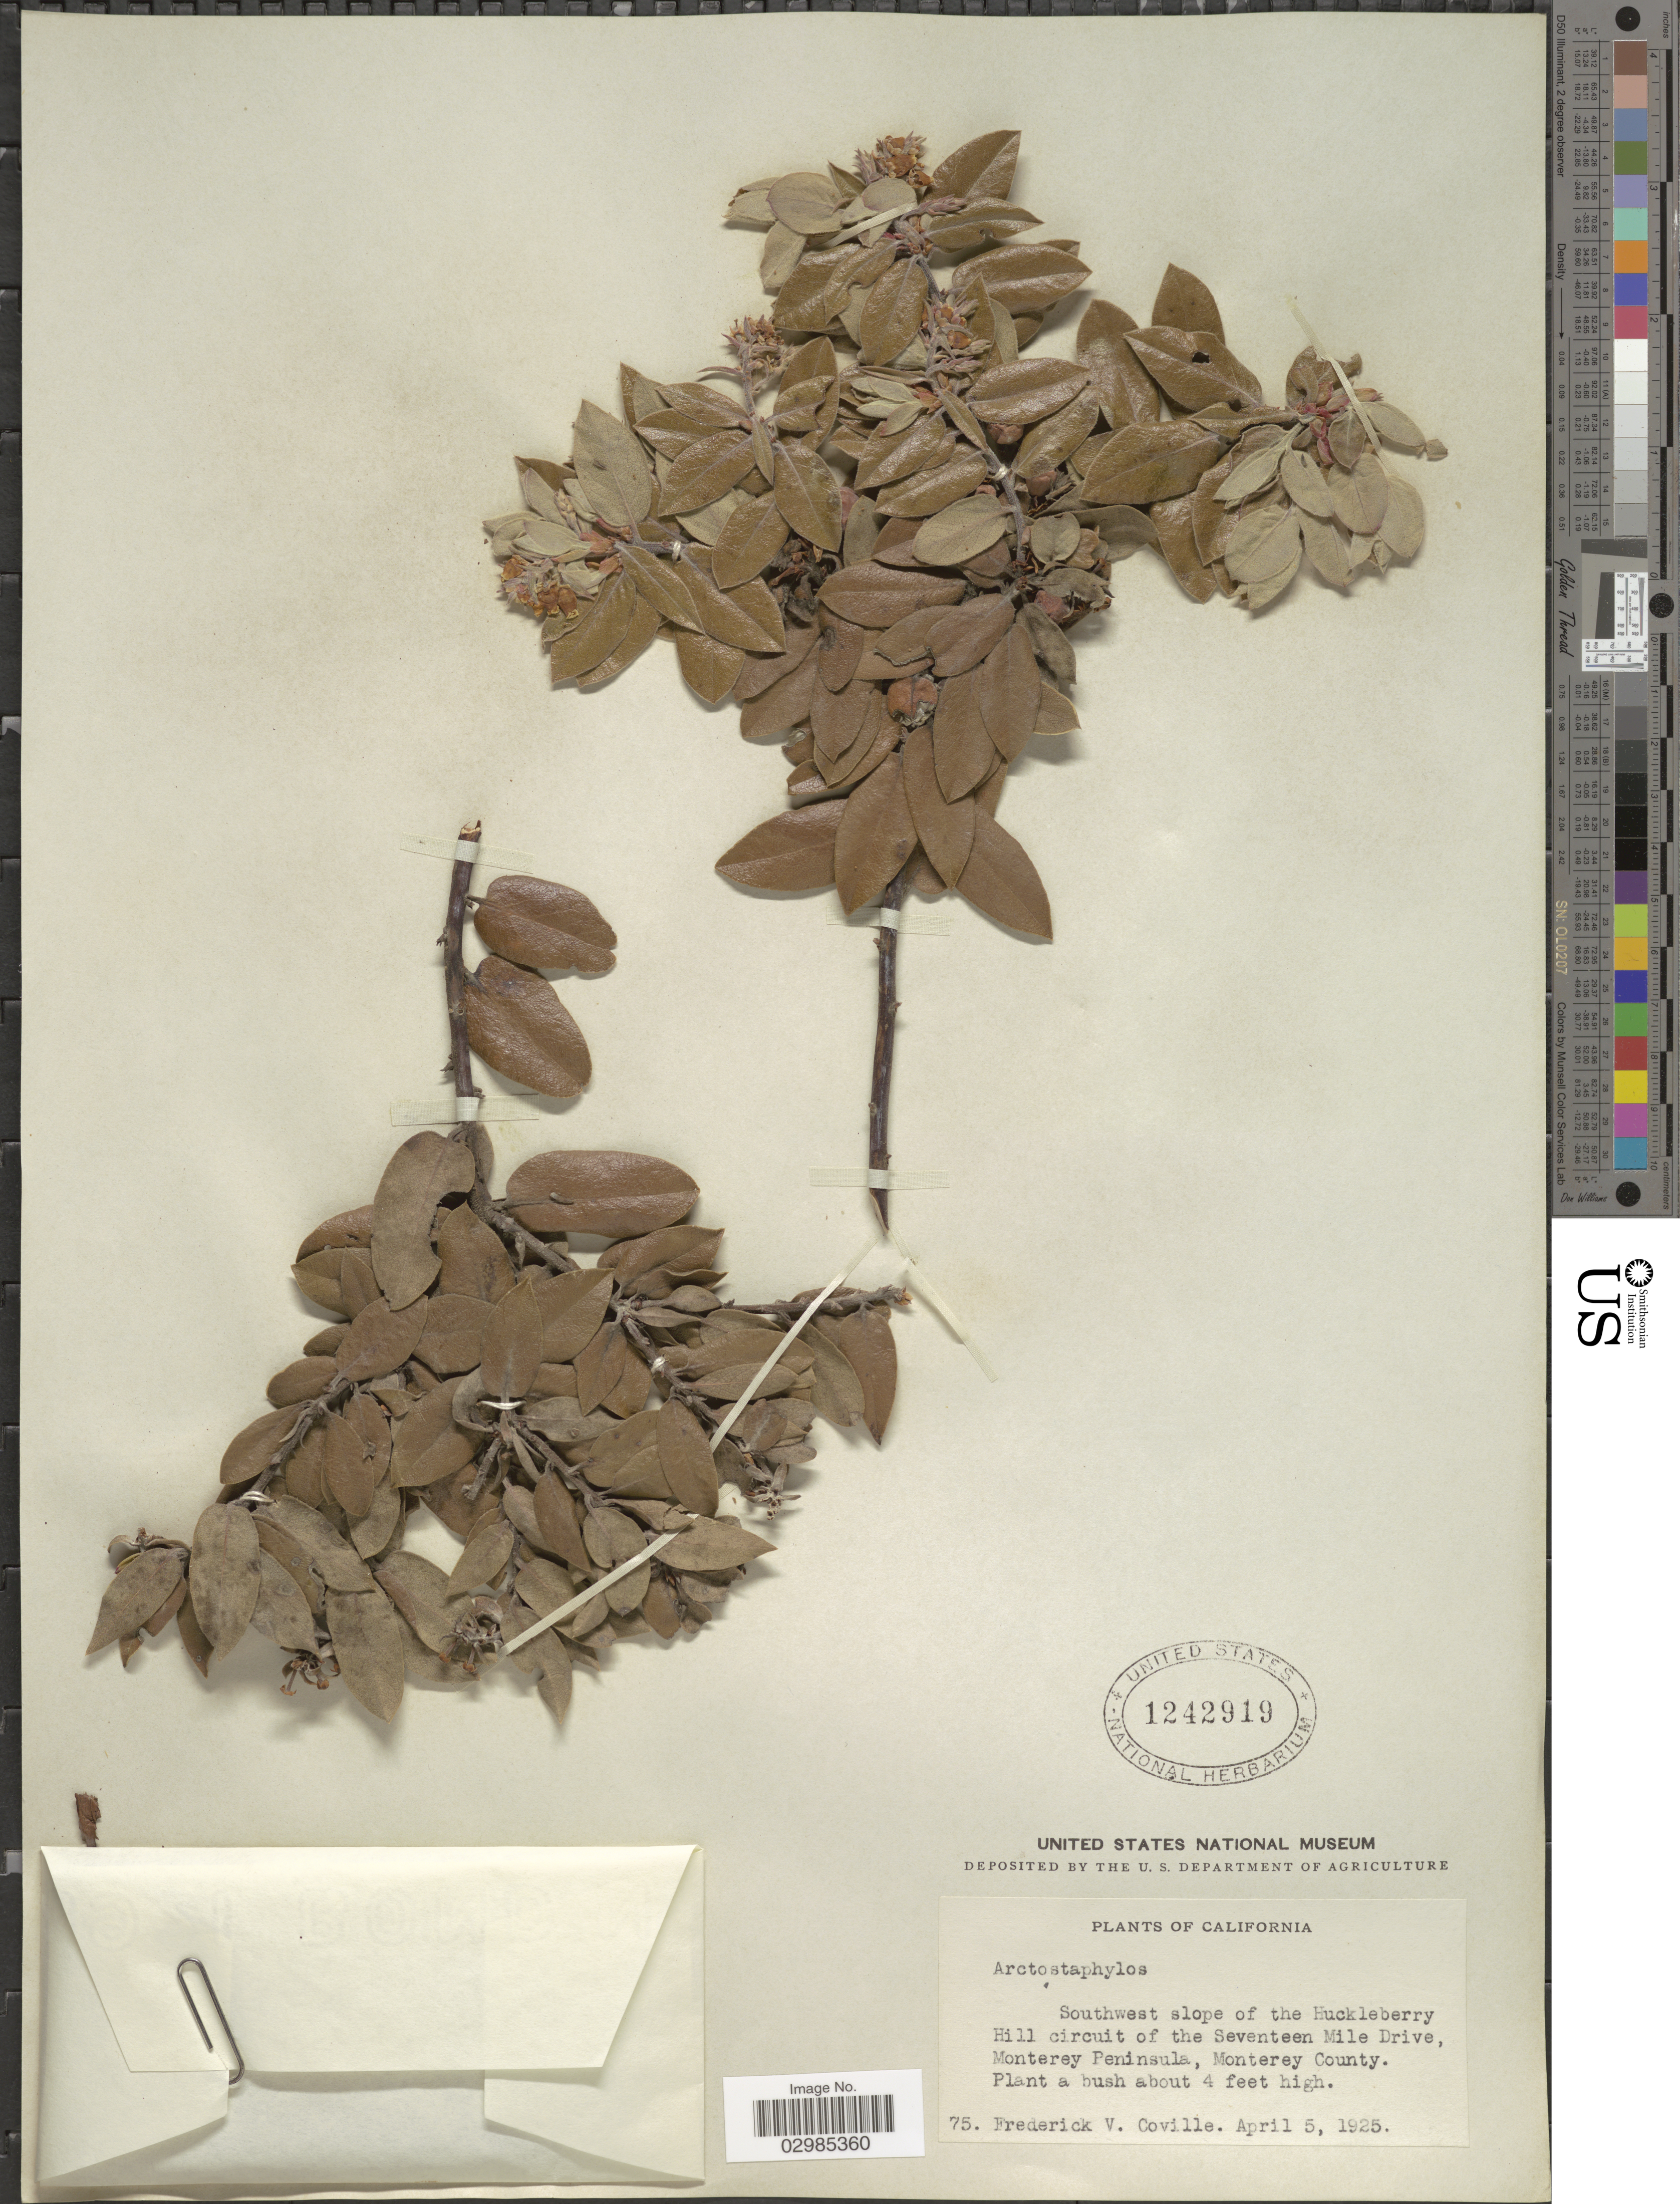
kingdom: Plantae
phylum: Tracheophyta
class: Magnoliopsida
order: Ericales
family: Ericaceae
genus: Arctostaphylos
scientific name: Arctostaphylos cratericola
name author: (Donn. Sm.) Donn. Sm.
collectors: F. V. Coville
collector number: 75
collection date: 1925-04-05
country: United States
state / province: California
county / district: Monterey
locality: Southwest slope of the Huckleberry Hill circuit of the Seventeen Mile Drive, Monterey Peninsula, Monterey County.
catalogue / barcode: US 1242919